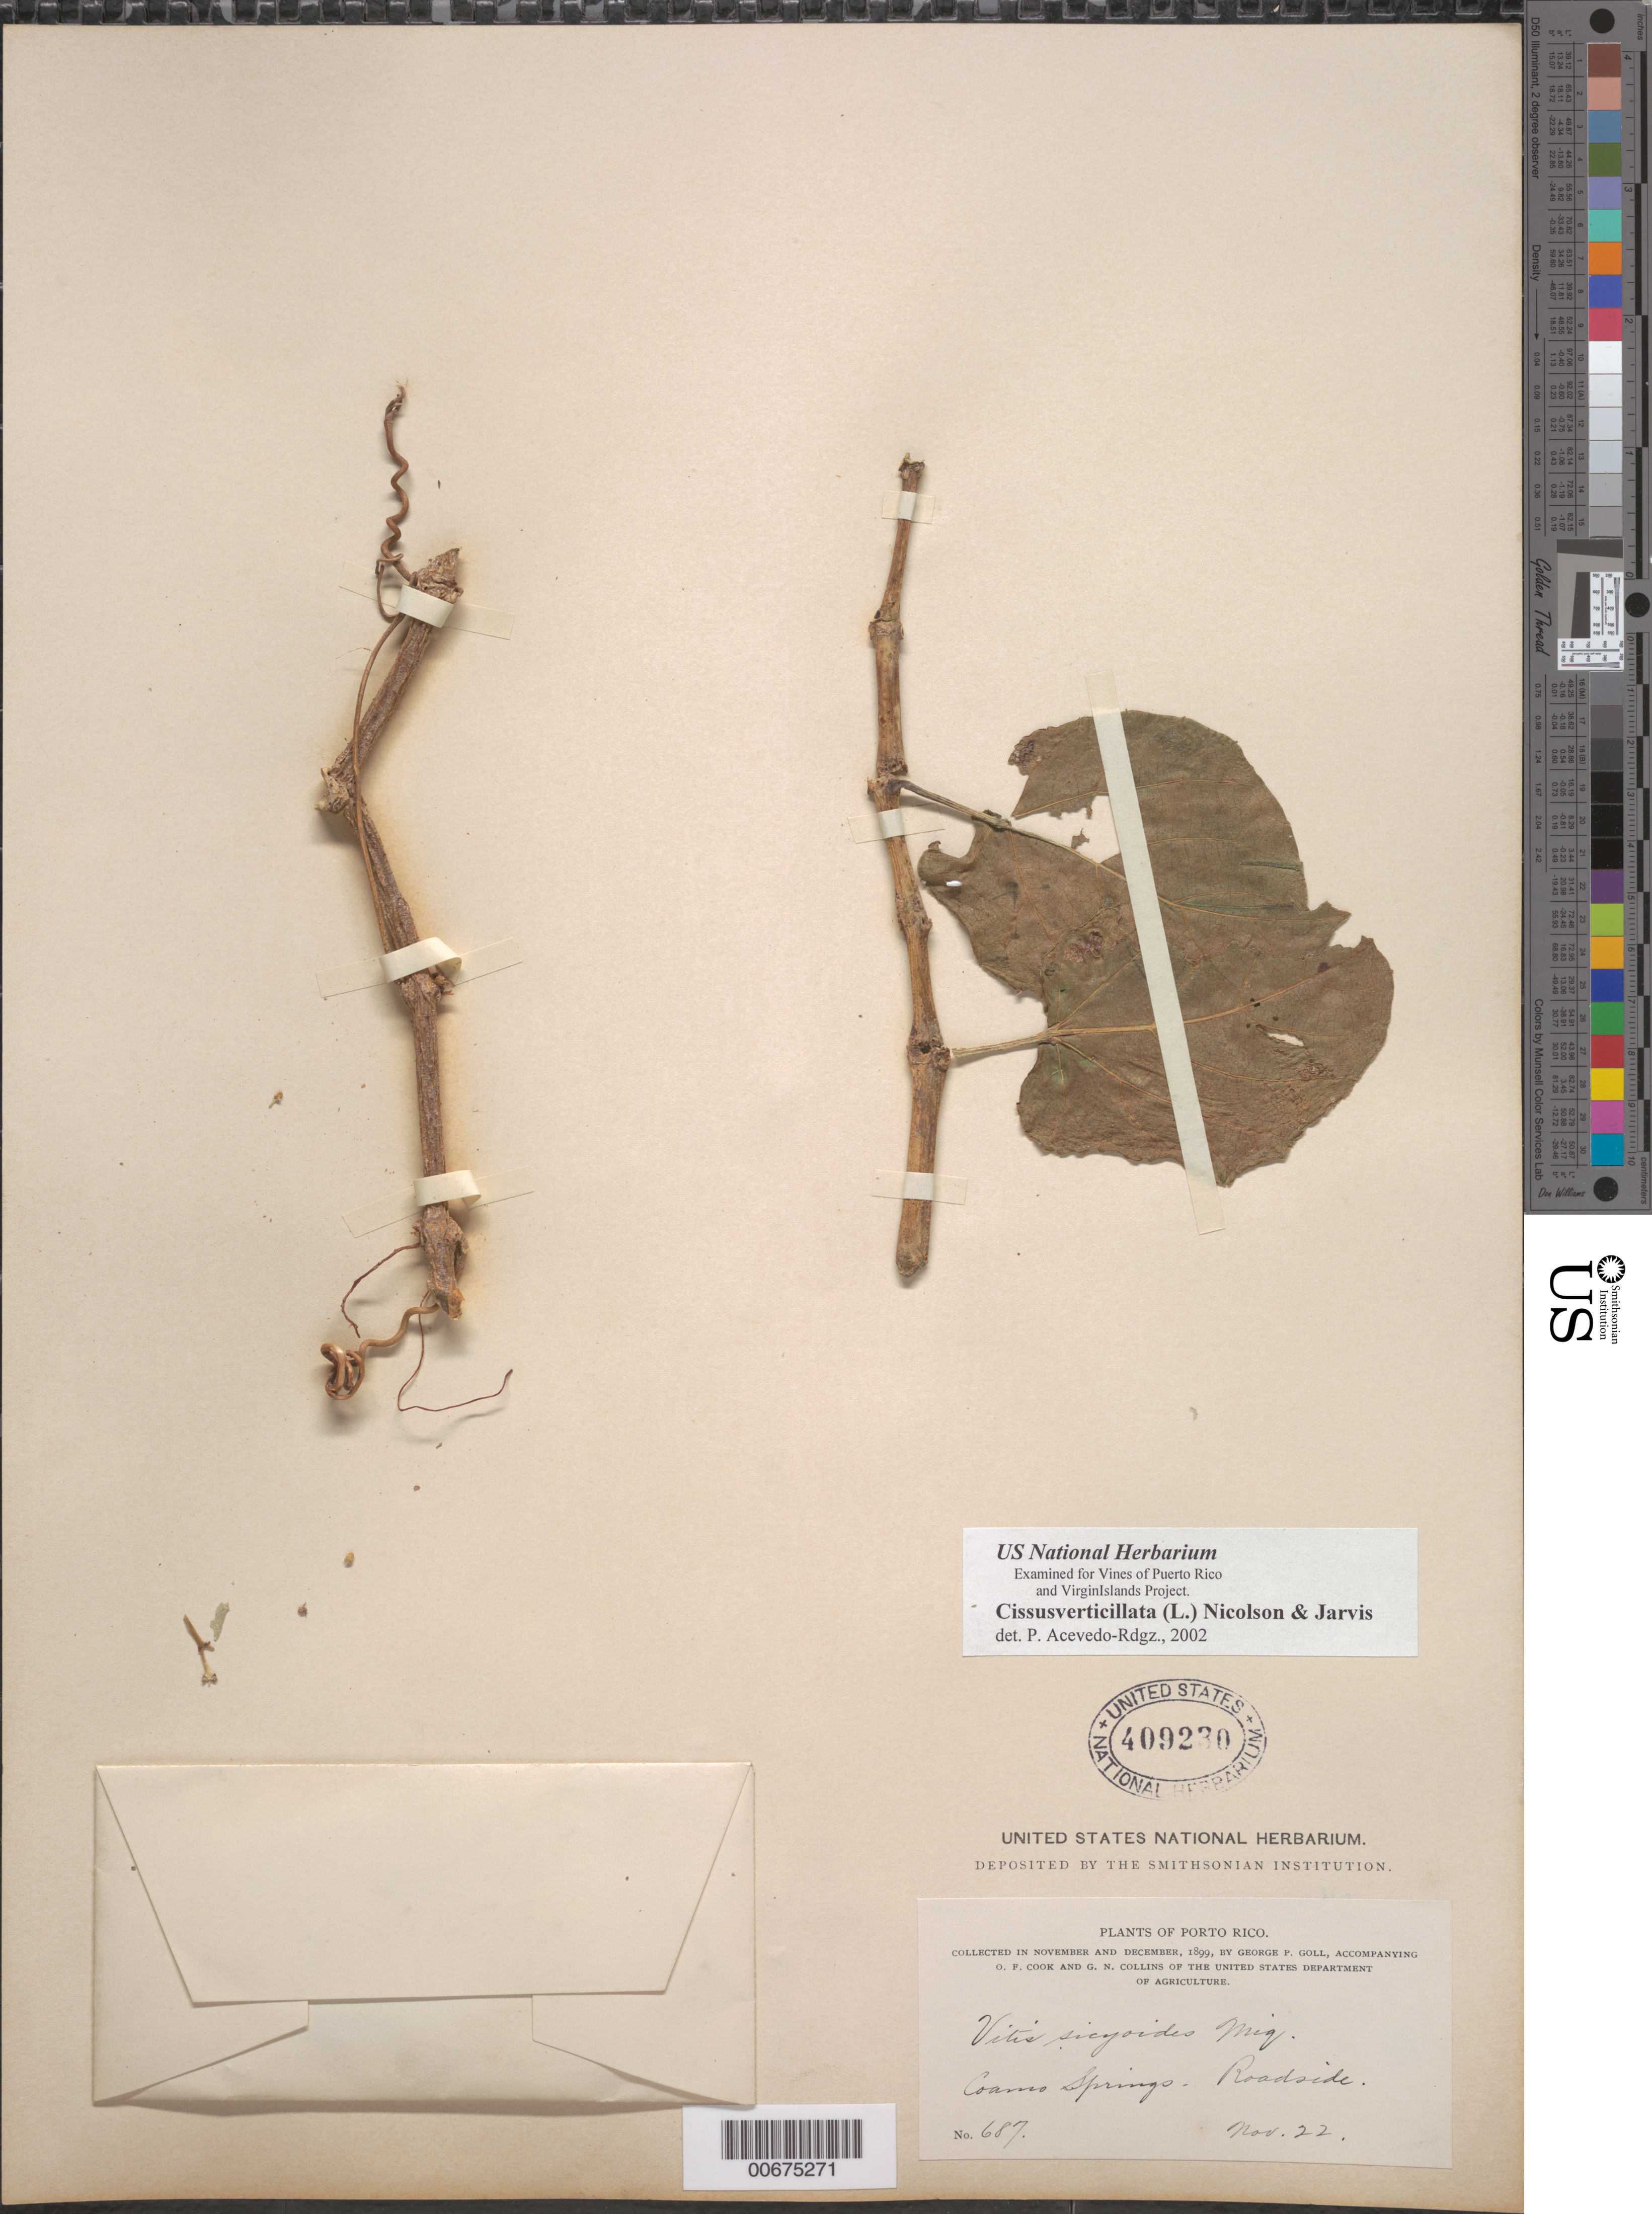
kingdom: Plantae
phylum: Tracheophyta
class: Magnoliopsida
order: Vitales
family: Vitaceae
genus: Cissus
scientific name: Cissus verticillata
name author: (L.) Nicolson & C.E. Jarvis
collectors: G. P. Goll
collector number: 687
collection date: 1899-11-22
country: Puerto Rico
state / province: Coamo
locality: Coamo Springs. Roadside.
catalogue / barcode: US 409230